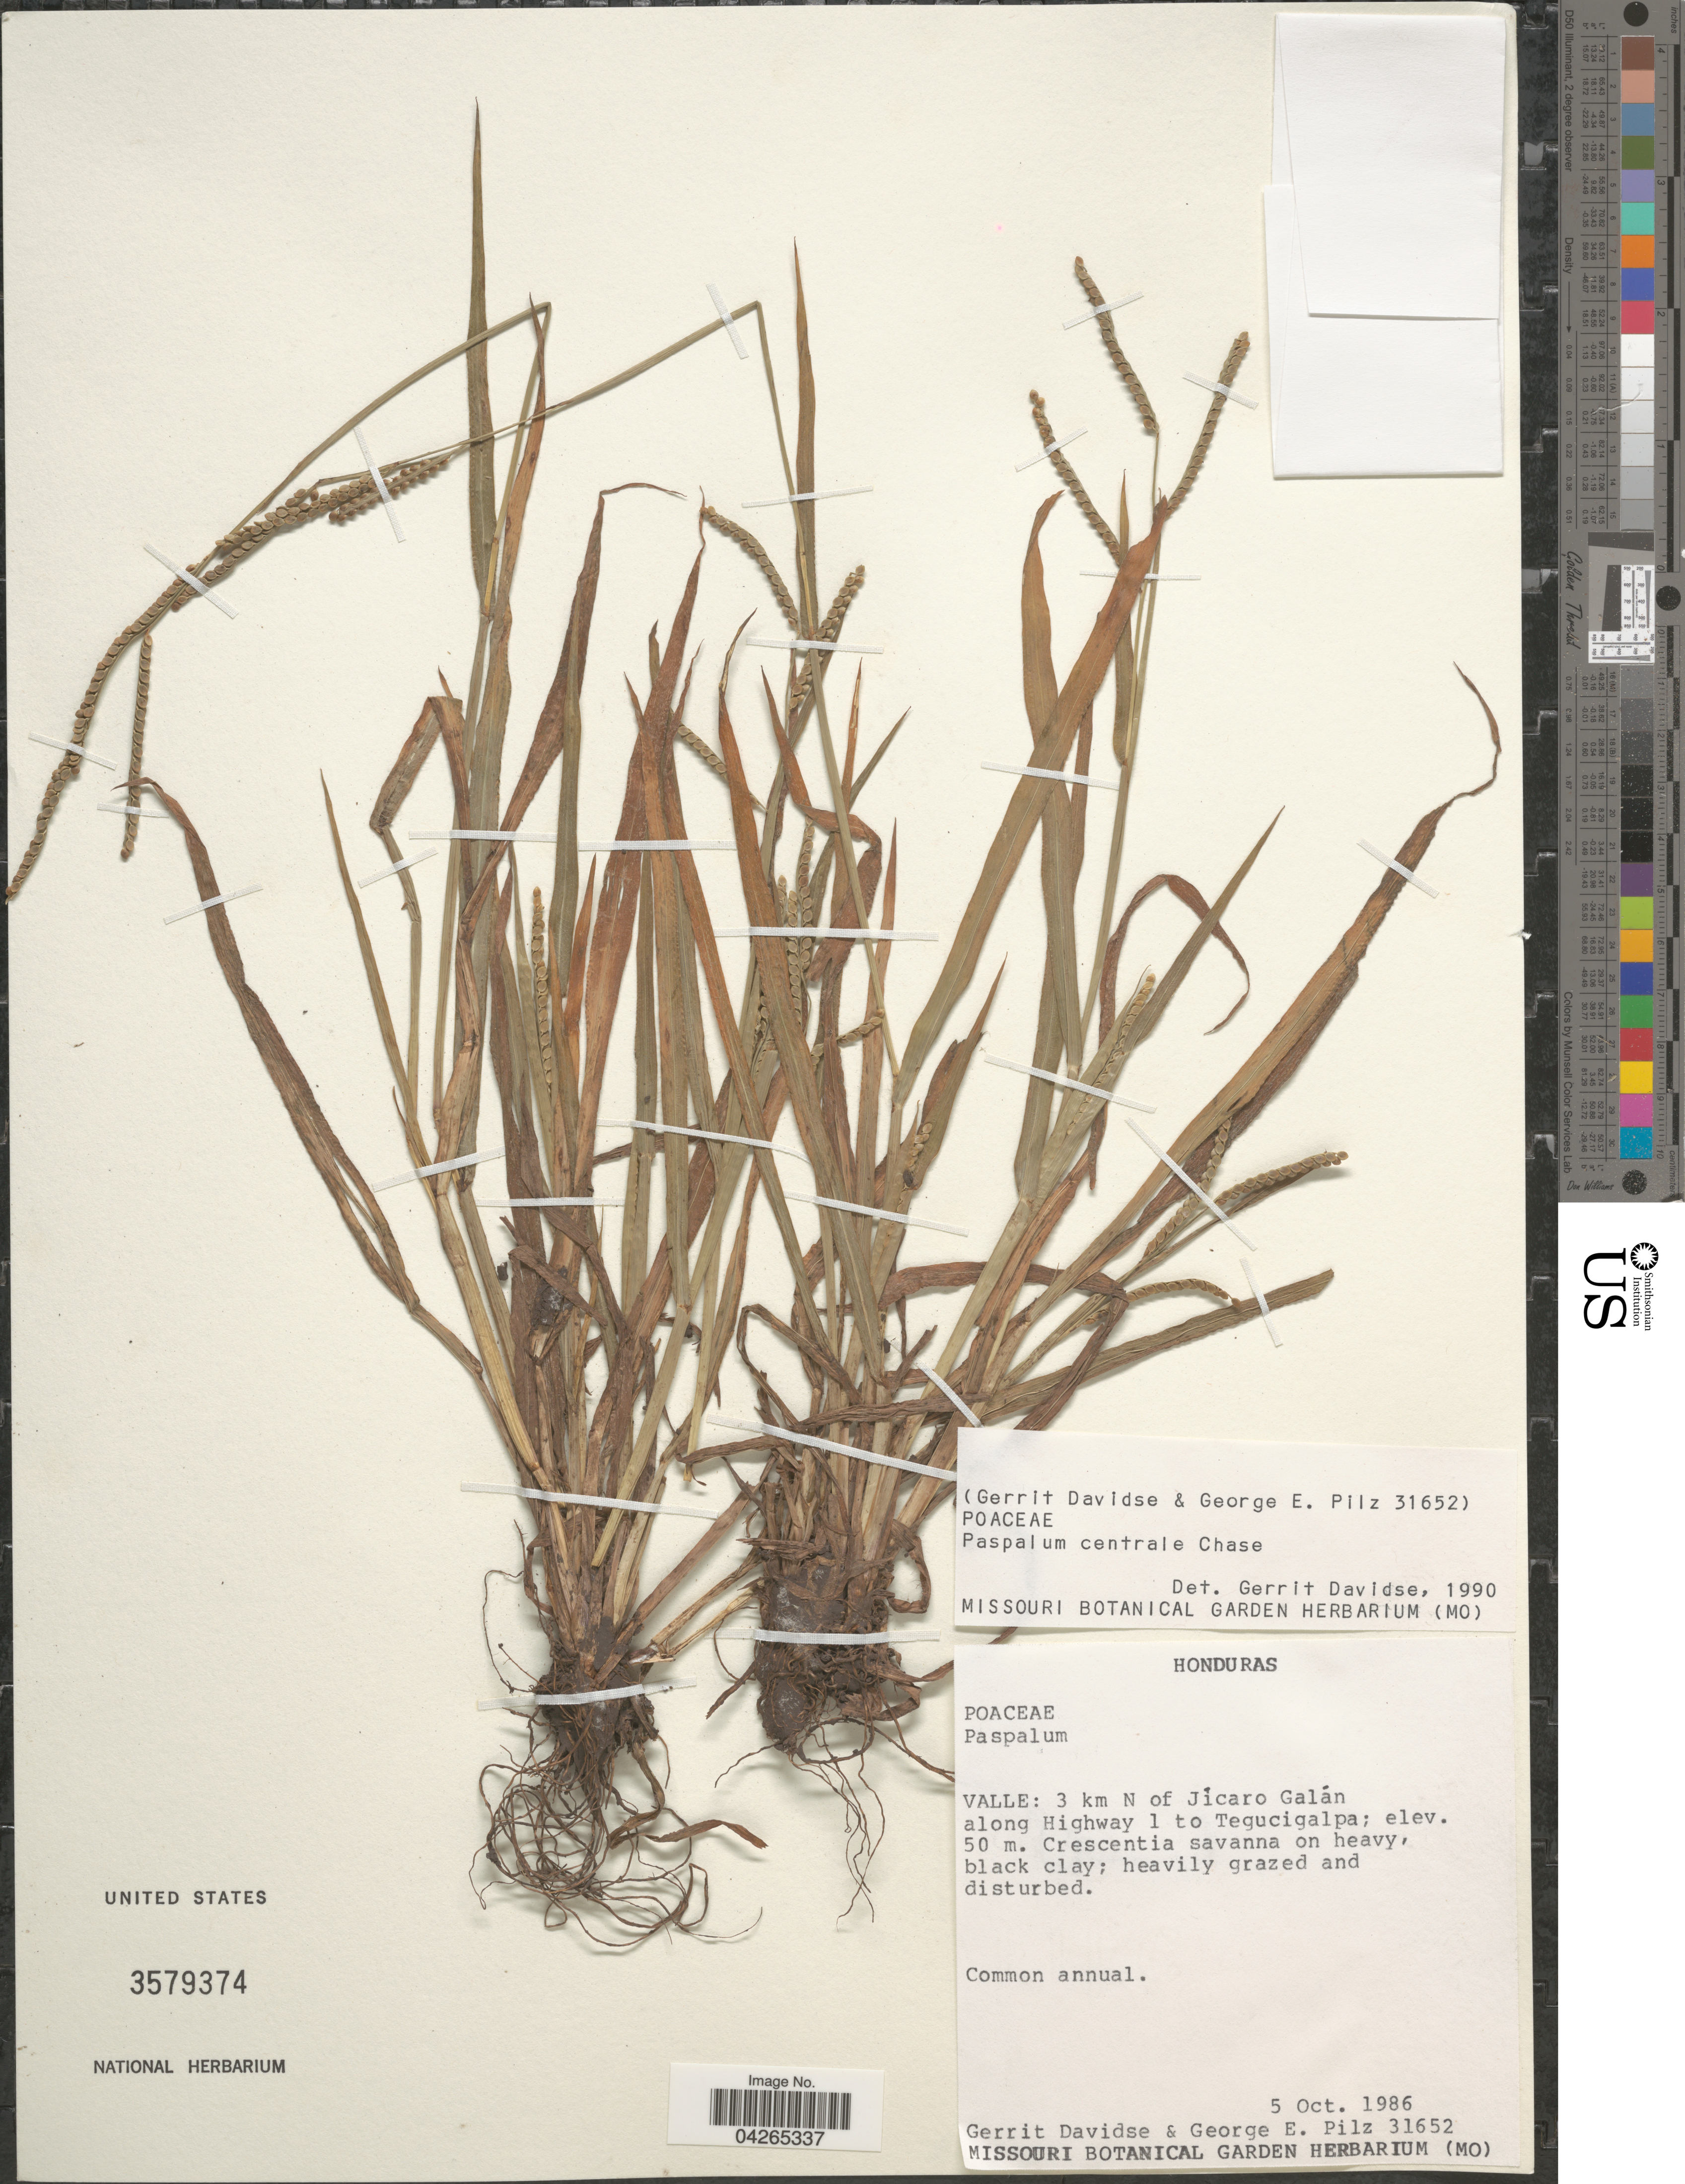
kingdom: Plantae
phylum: Tracheophyta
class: Liliopsida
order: Poales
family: Poaceae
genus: Paspalum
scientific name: Paspalum centrale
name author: Chase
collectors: G. Davidse & G. E. Pilz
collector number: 31652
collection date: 1986-10-05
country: Honduras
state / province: Valle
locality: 3 km N of Jícaro Galán along Highway 1 to Tegucigalpa.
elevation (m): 50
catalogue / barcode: US 3579374